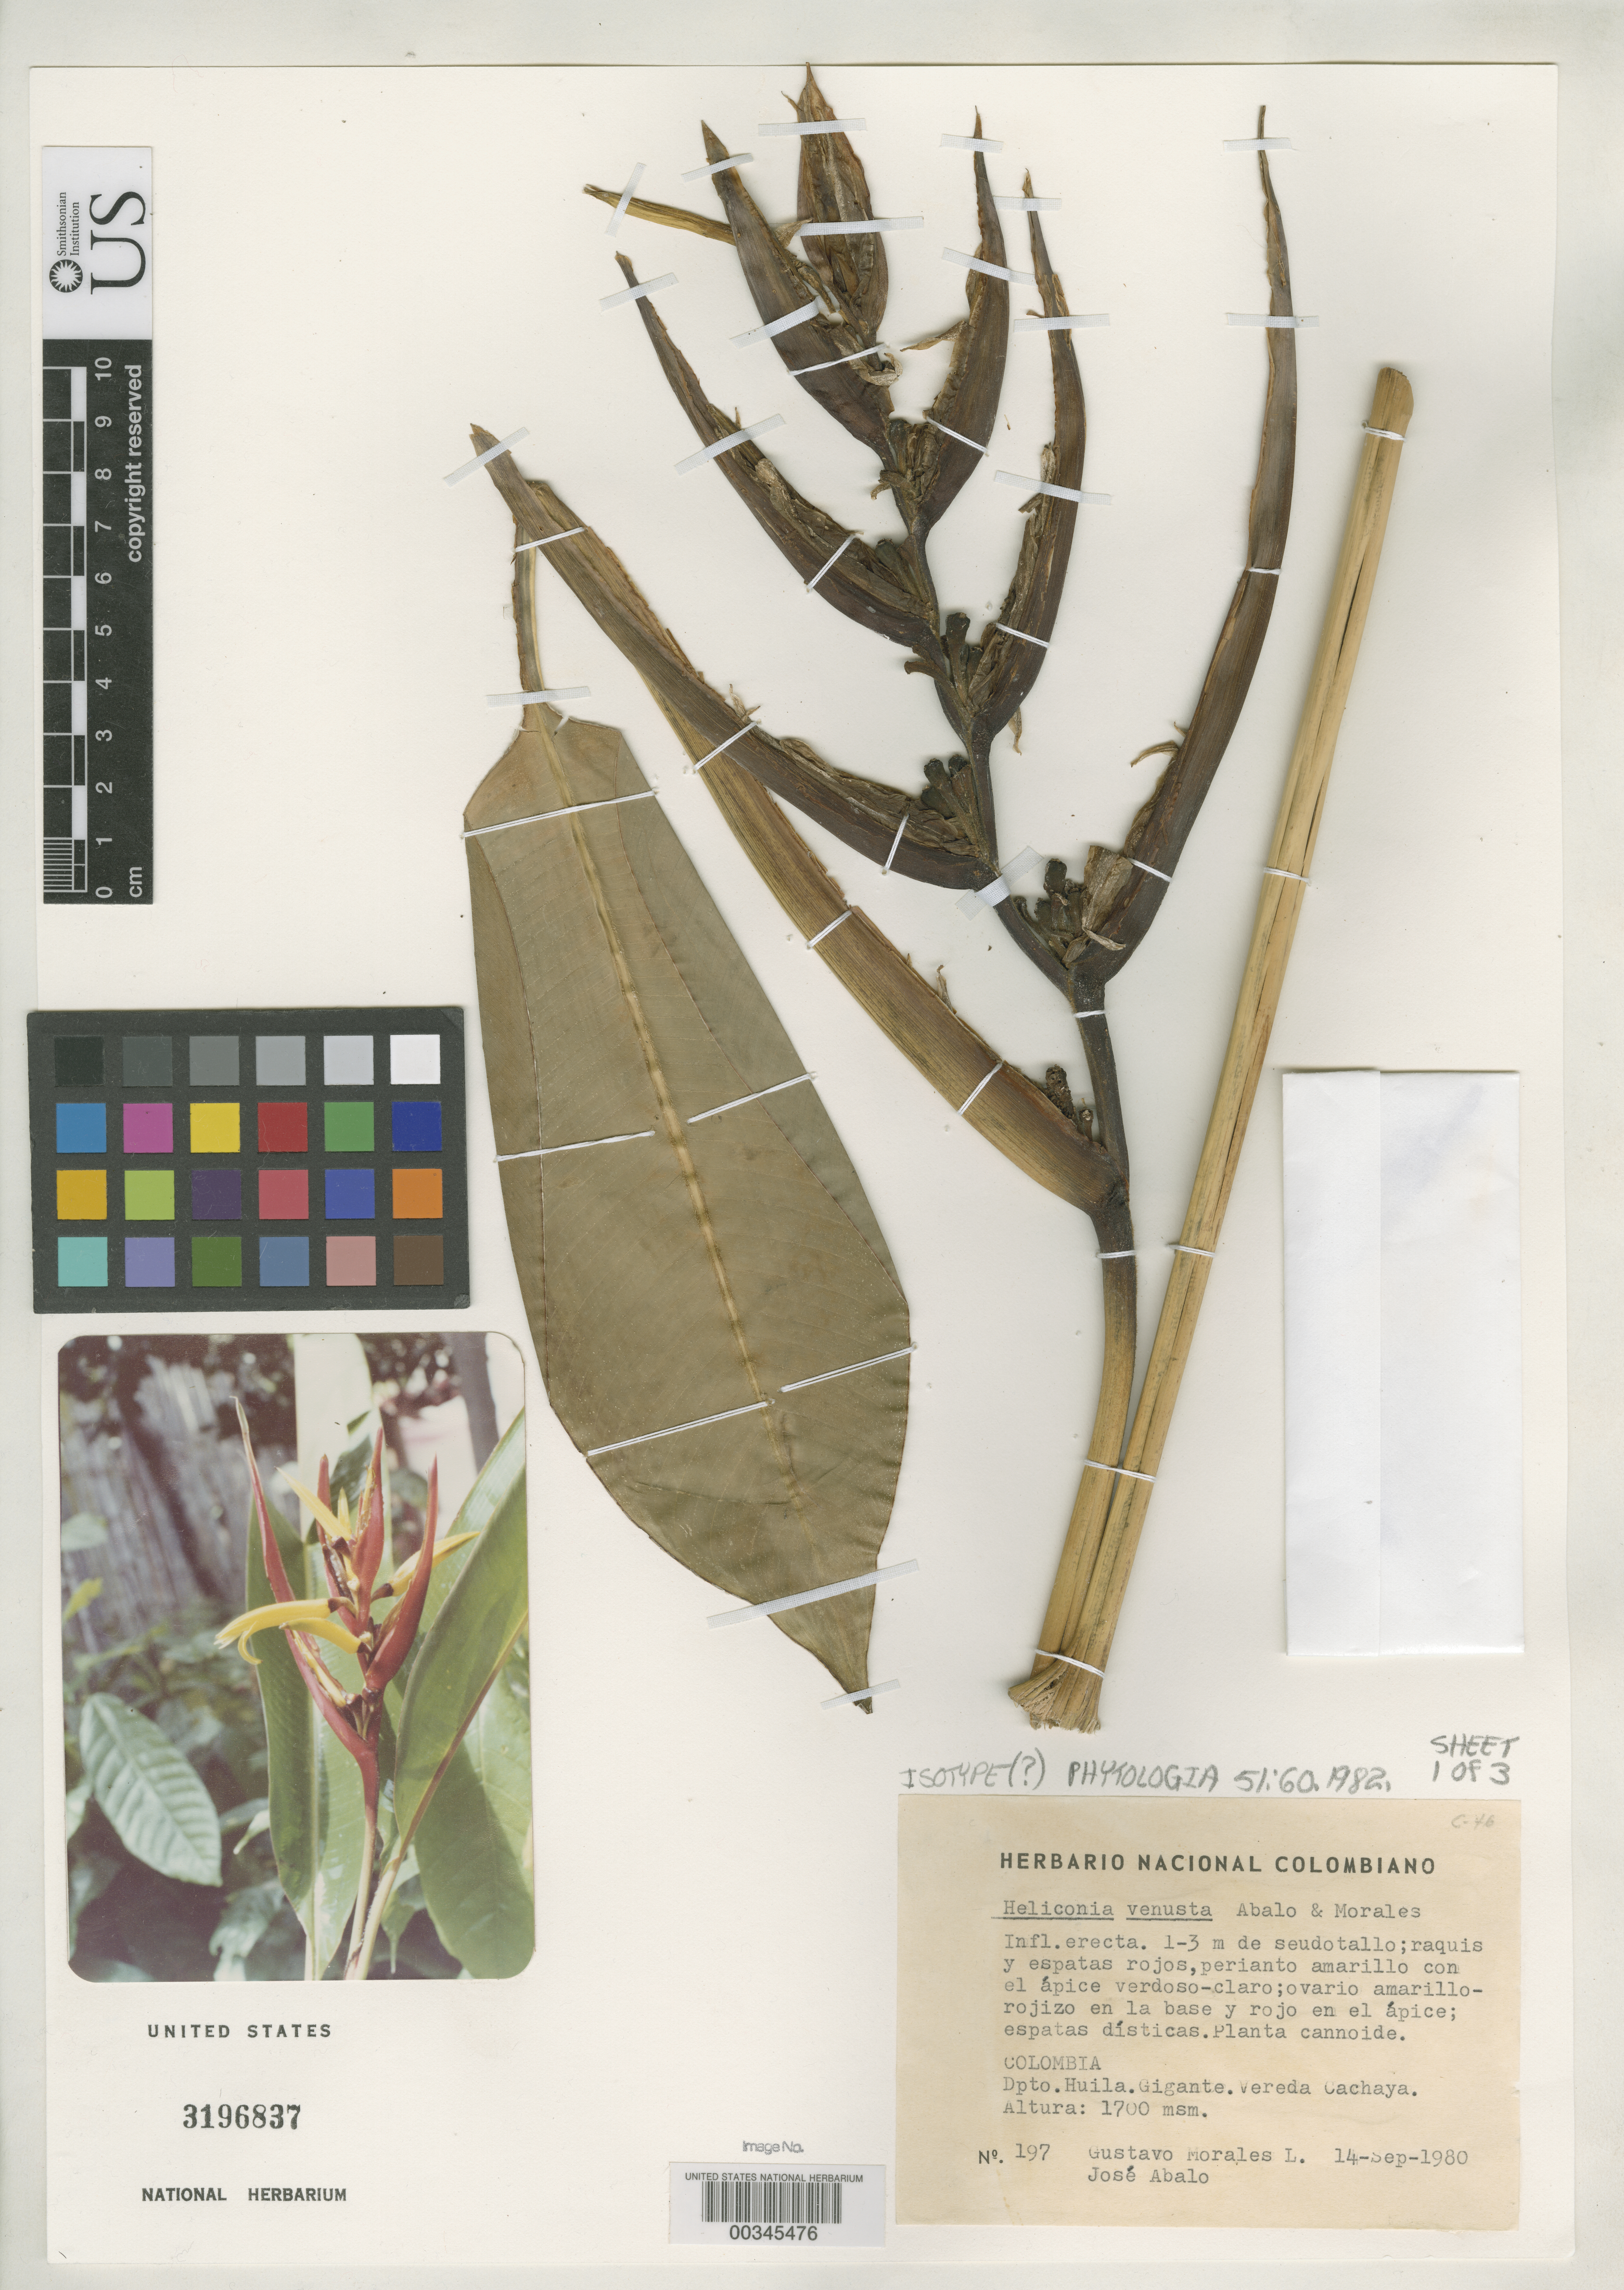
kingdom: Plantae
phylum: Tracheophyta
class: Liliopsida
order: Zingiberales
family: Heliconiaceae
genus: Heliconia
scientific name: Heliconia venusta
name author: Abalo & G. Morales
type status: Possible Isotype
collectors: G. Morales L. & J. E. Abalo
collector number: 197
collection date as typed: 14 Sep 1980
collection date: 1980-09-14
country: Colombia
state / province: Huila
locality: Gigante, Vereda, Cachaya.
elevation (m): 1700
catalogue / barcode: US 3196837